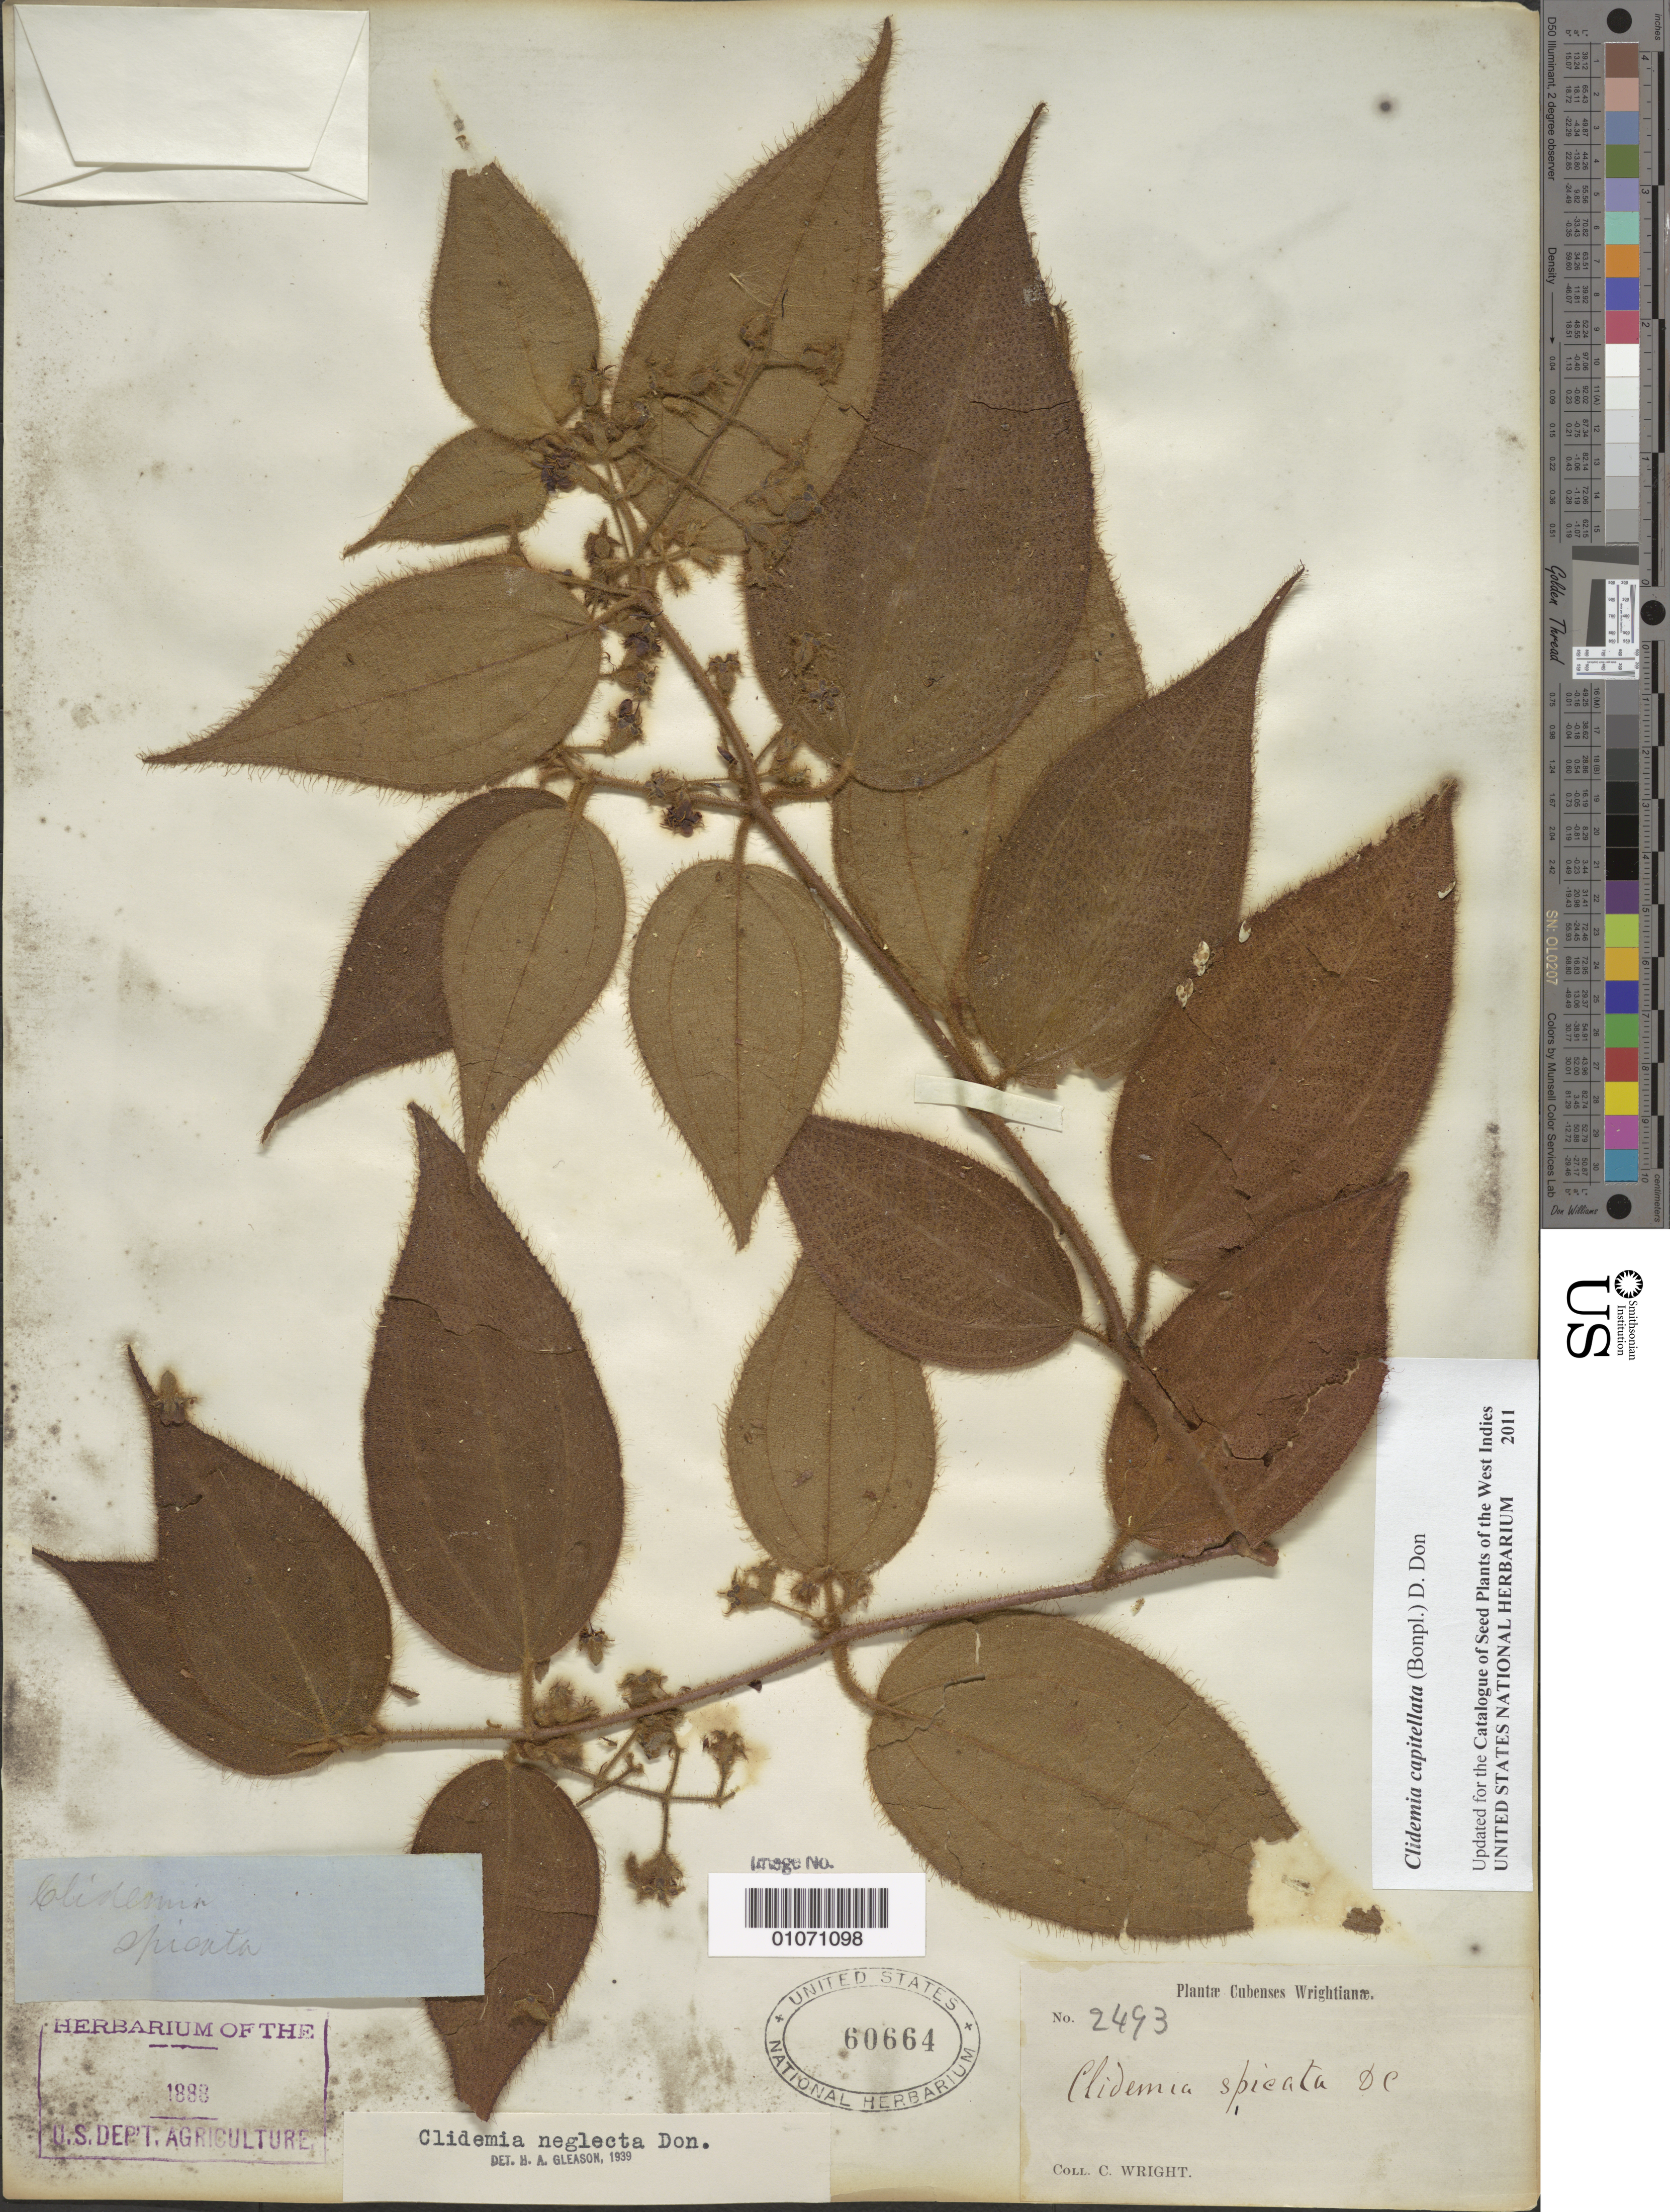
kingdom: Plantae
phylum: Tracheophyta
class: Magnoliopsida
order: Myrtales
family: Melastomataceae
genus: Clidemia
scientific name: Clidemia urceolata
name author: DC.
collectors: C. Wright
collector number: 2493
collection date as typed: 1800 to 1899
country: Cuba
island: Cuba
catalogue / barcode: US 60664